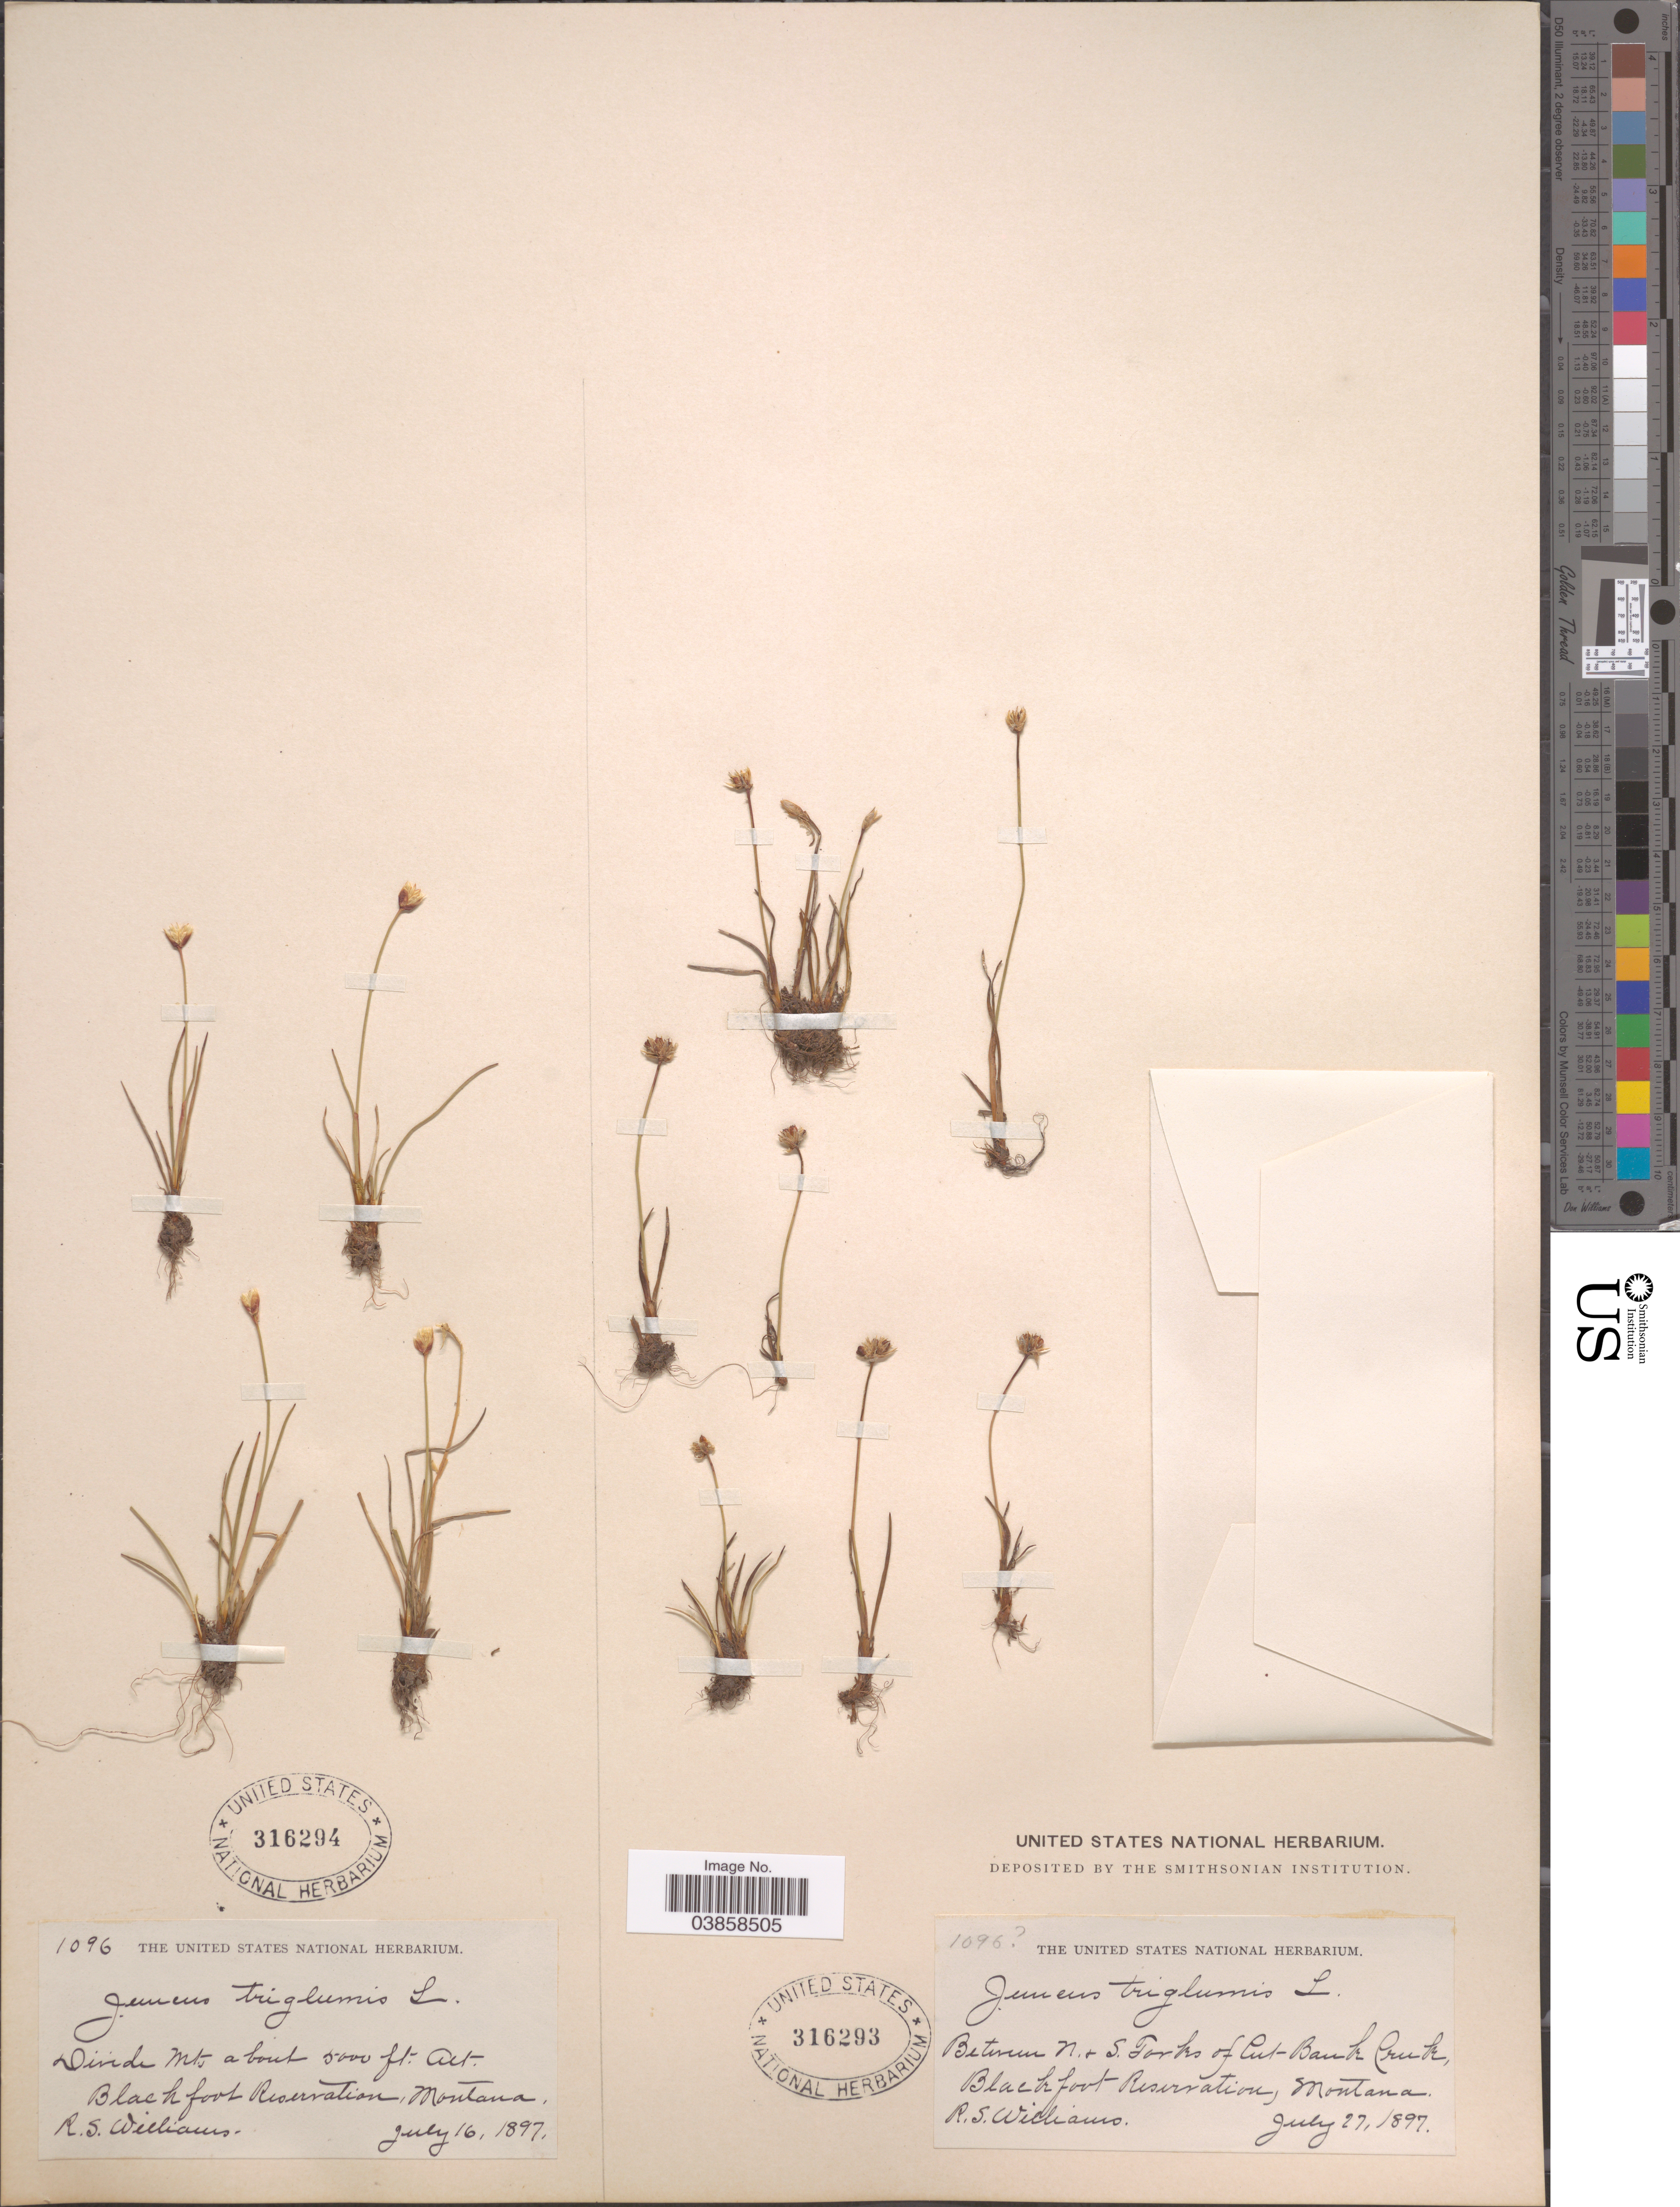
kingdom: Plantae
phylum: Tracheophyta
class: Liliopsida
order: Poales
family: Juncaceae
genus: Juncus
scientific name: Juncus triglumis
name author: L.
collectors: R. S. Williams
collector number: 1096?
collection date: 1897-07-27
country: United States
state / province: Montana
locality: Between N.&S. Forks of Cut Bank Creek, Blackfoot Reservation.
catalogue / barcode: US 316293